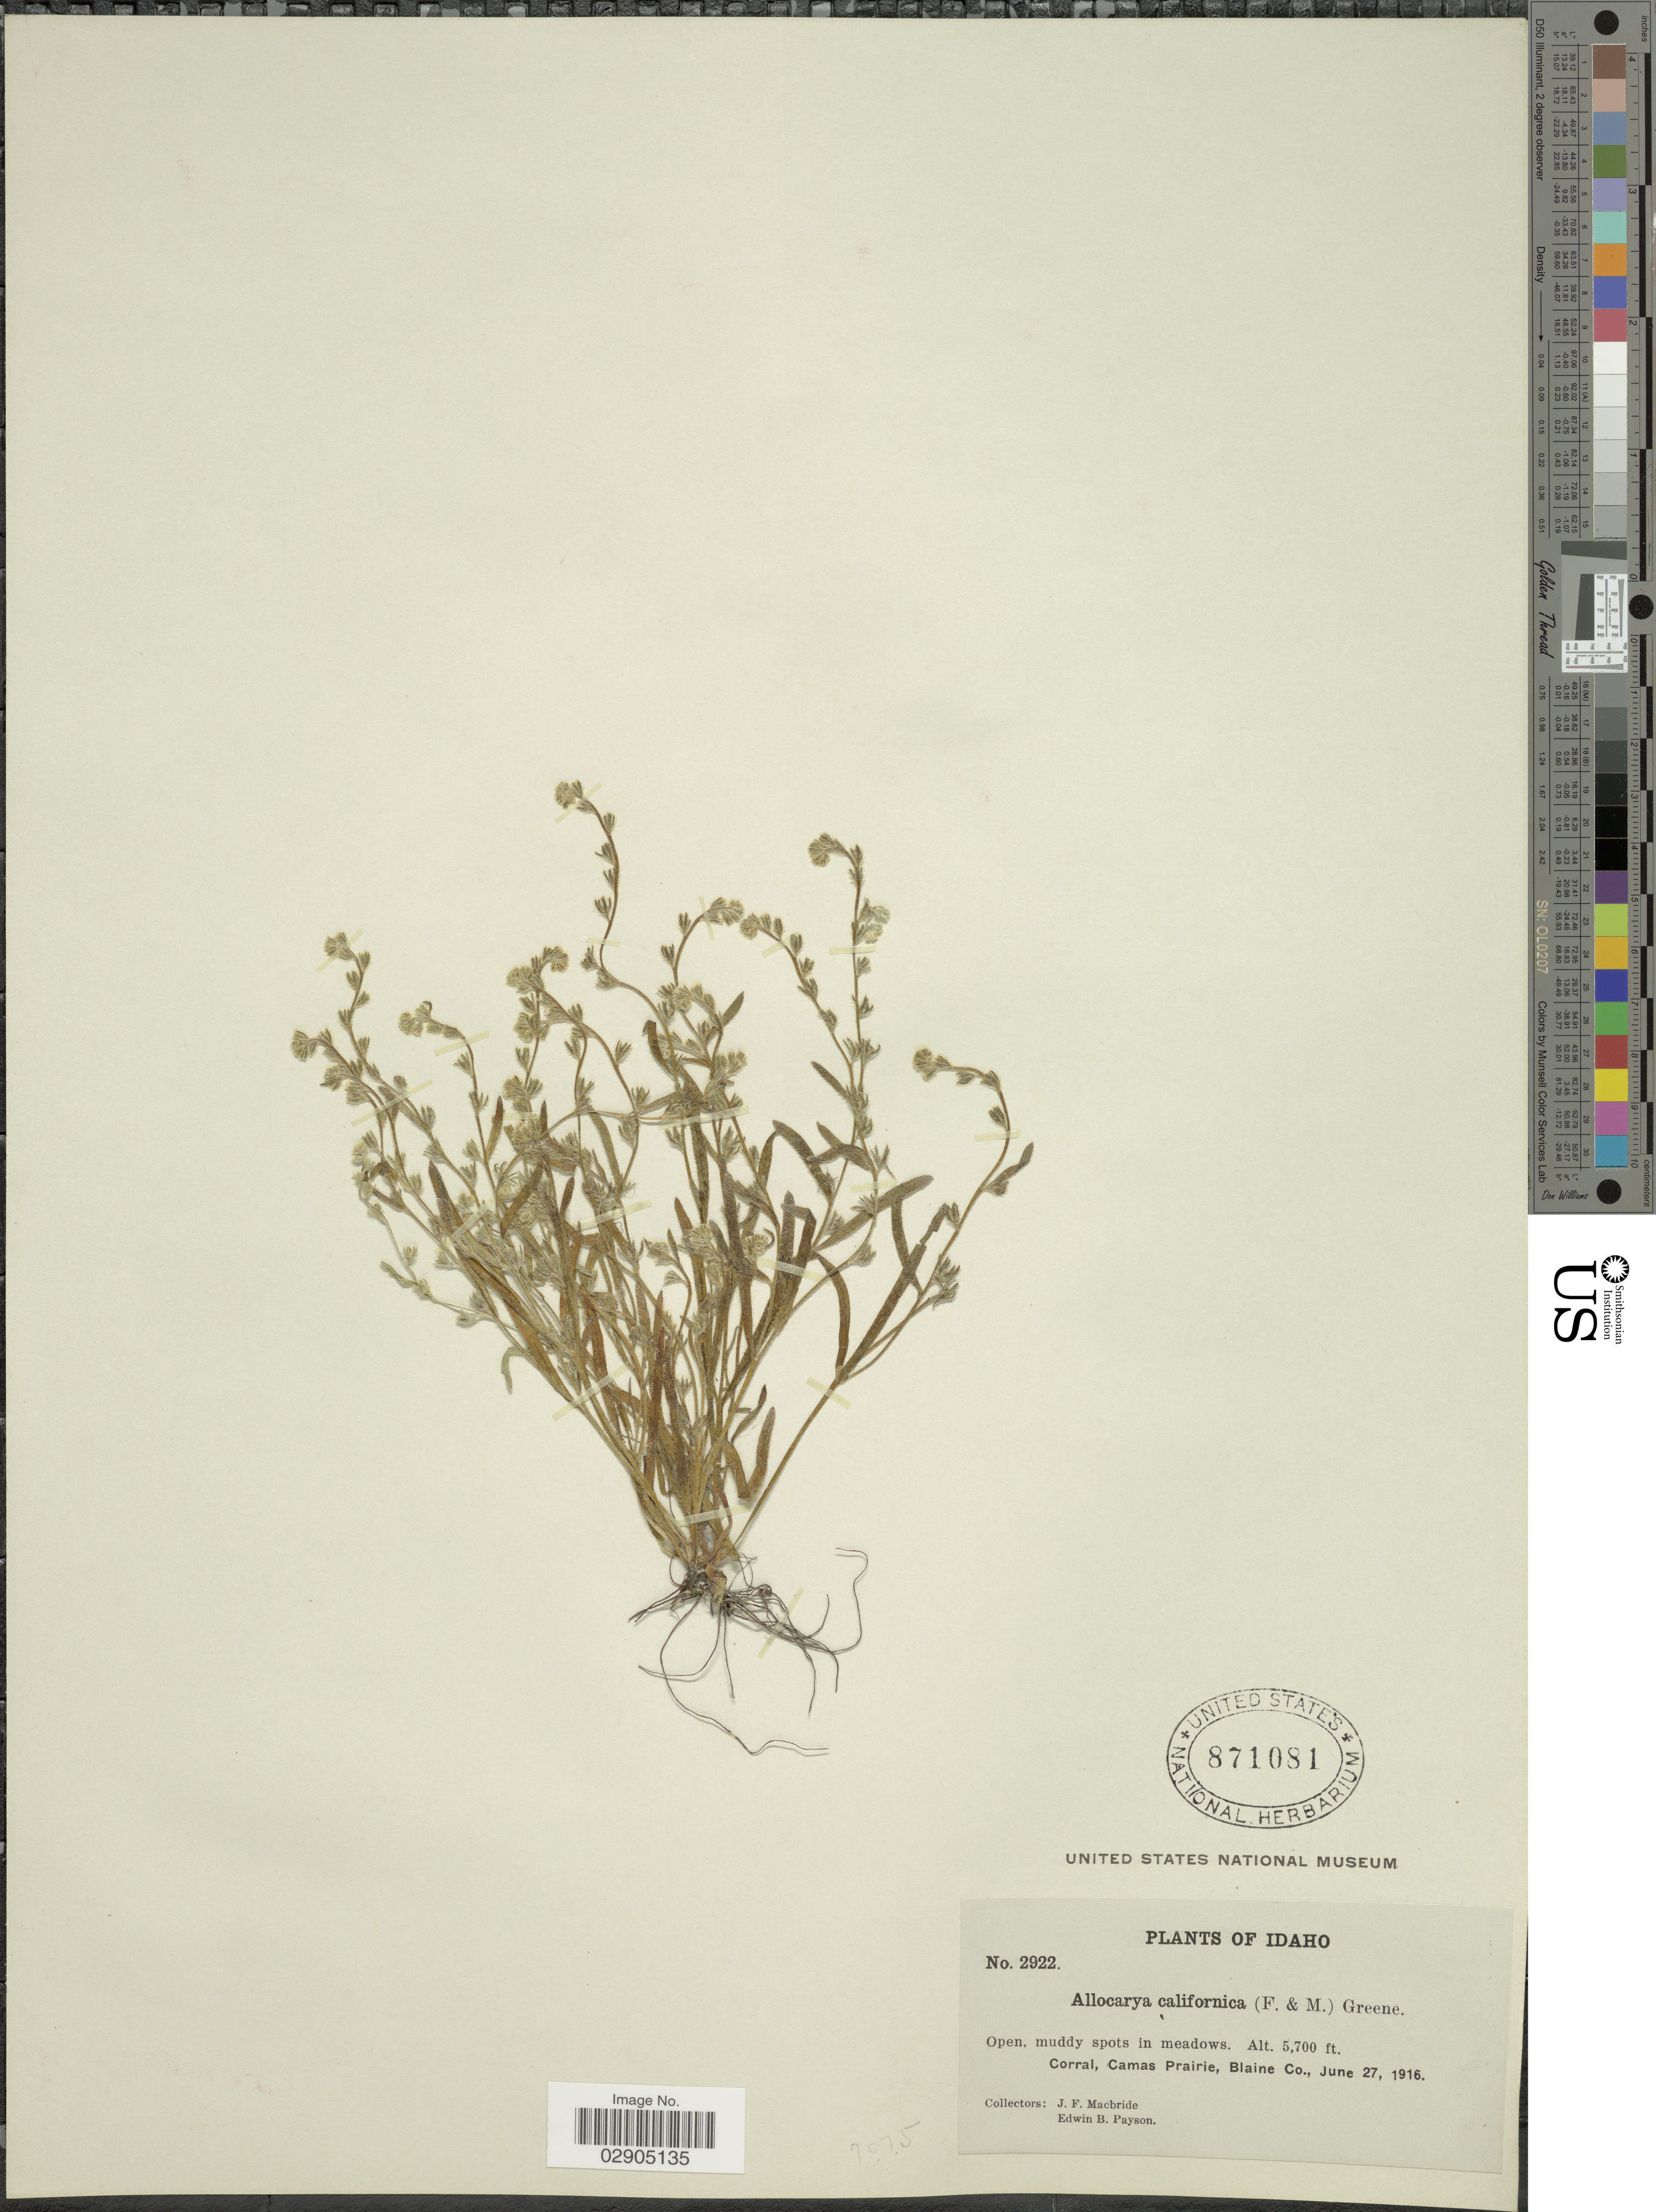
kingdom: Plantae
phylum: Tracheophyta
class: Magnoliopsida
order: Boraginales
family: Boraginaceae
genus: Allocarya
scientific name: Allocarya californica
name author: (Fisch. & C.A. Mey.) Greene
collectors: J. F. Macbride & E. B. Payson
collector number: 2922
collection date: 1916-06-27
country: United States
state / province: Idaho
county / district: Blaine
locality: Corral, Camas Prairie.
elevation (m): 1737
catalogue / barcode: US 871081